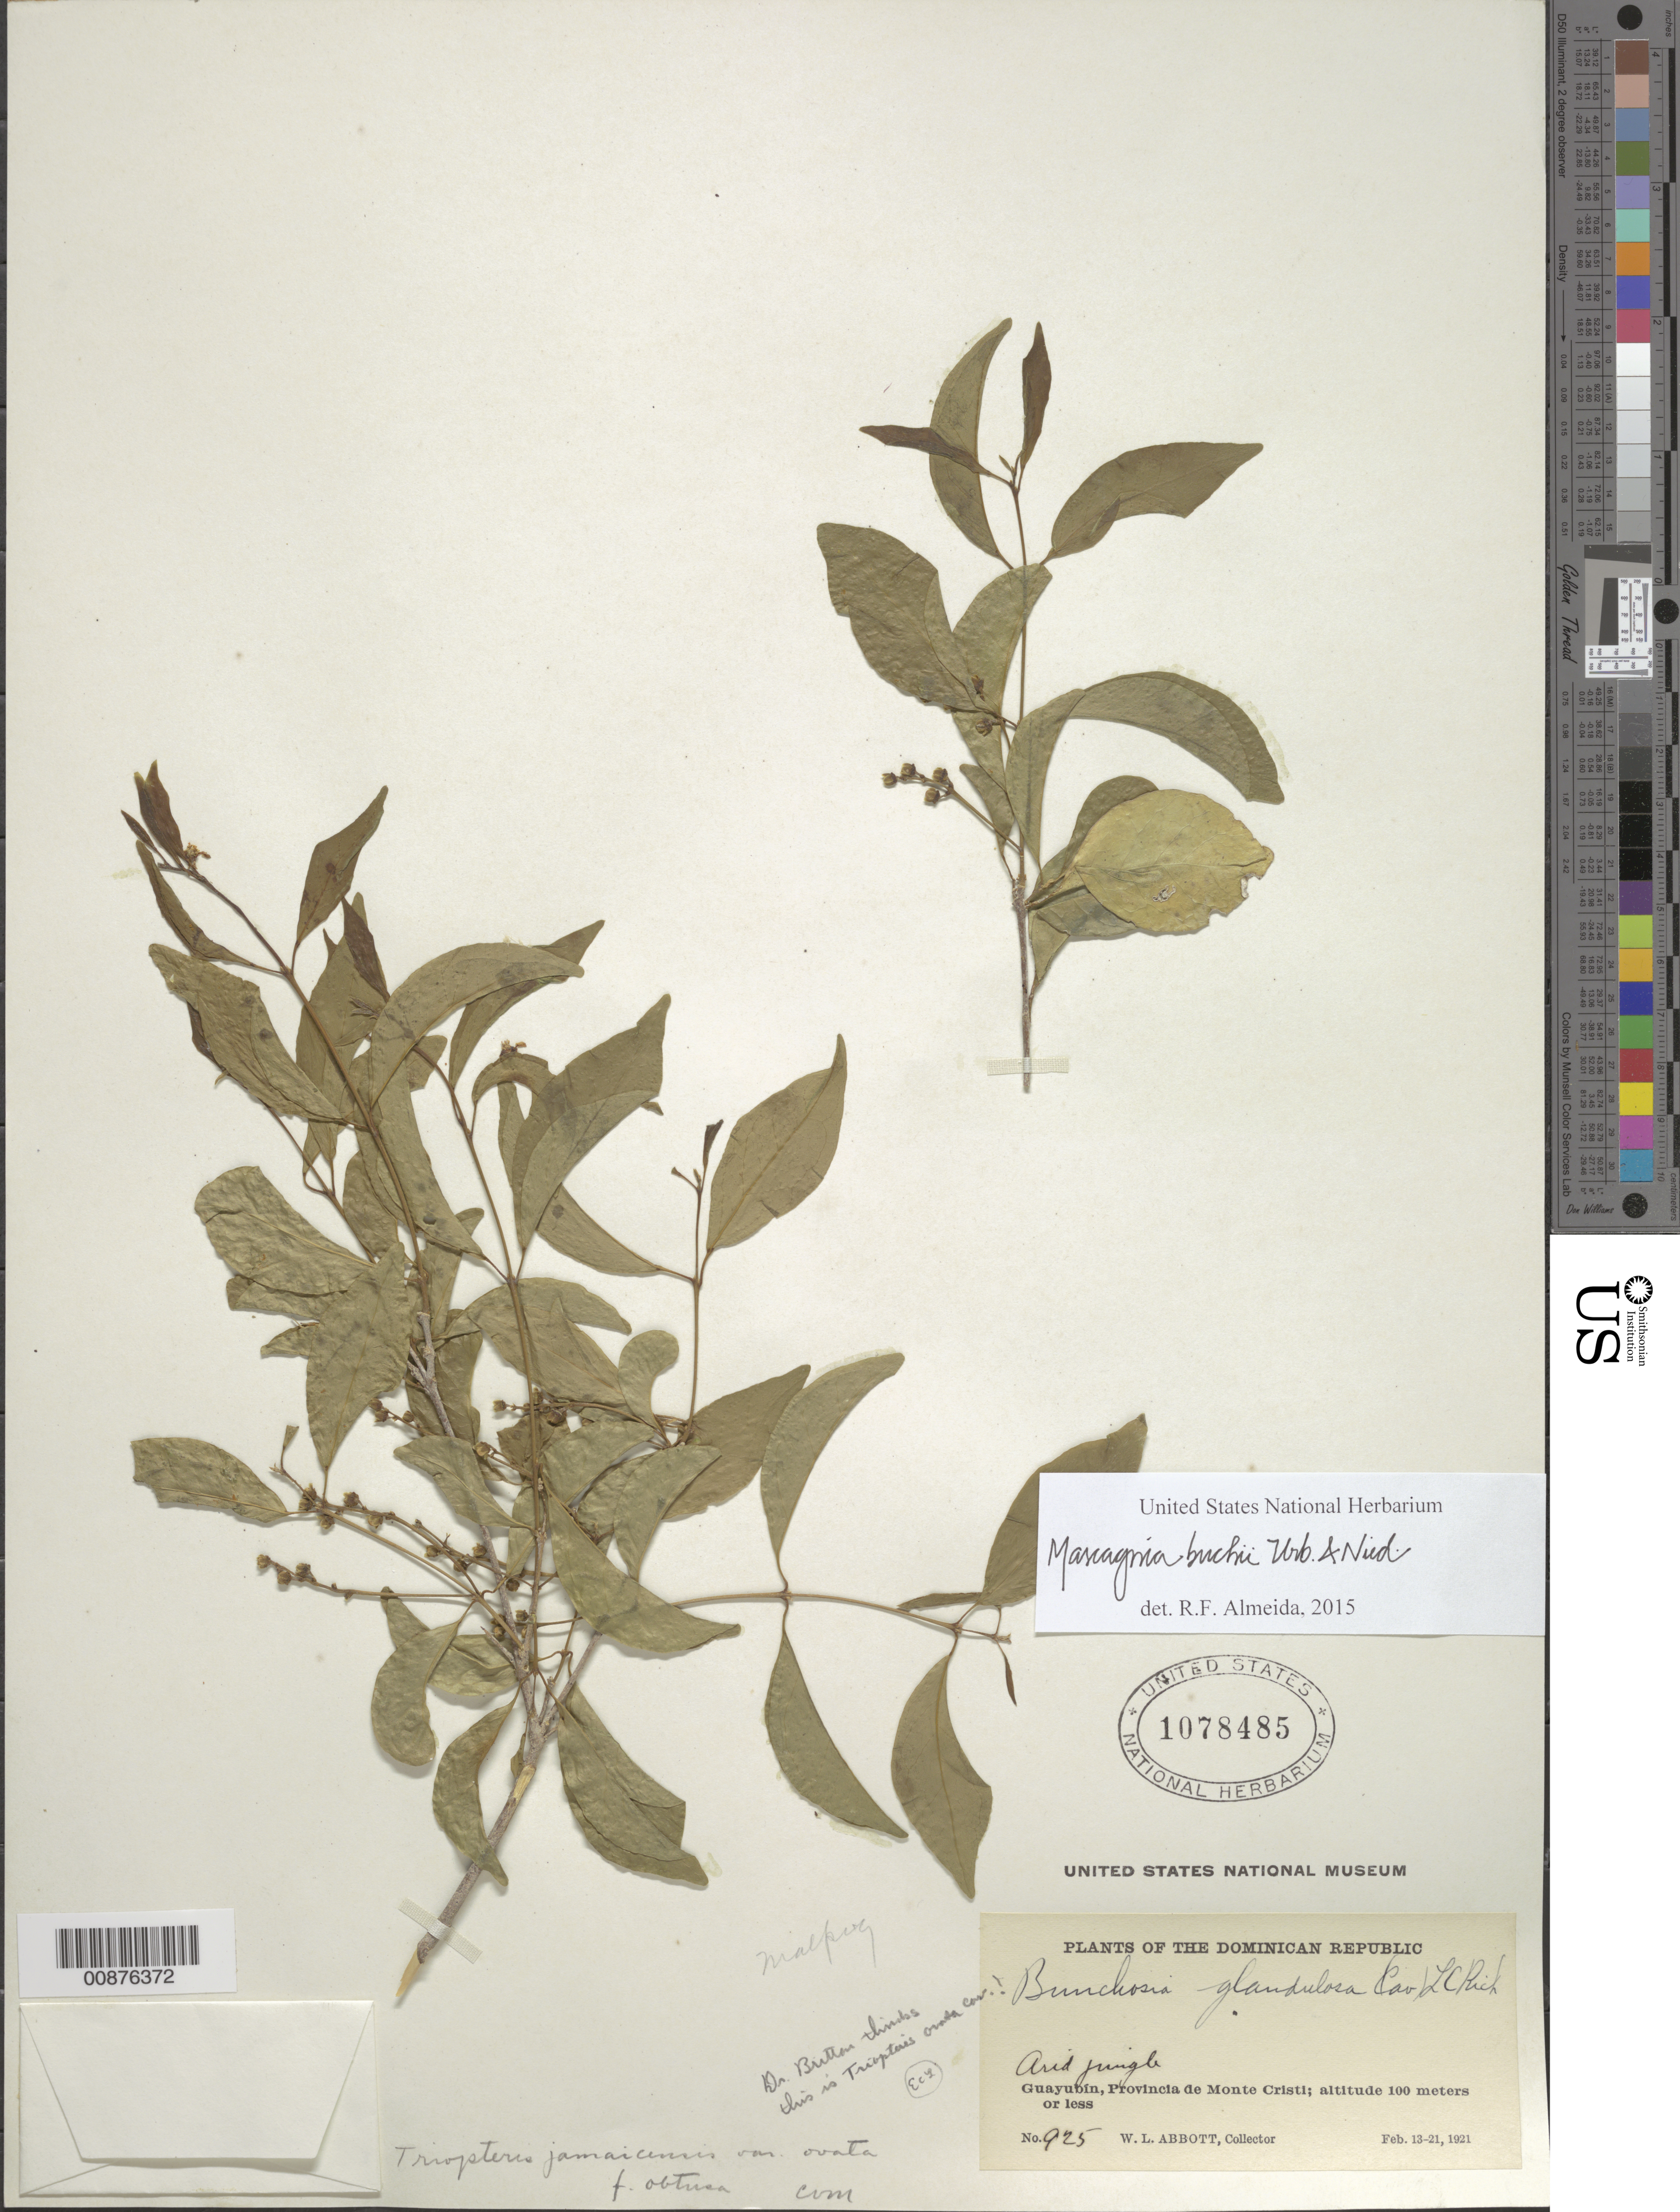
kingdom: Plantae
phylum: Tracheophyta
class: Magnoliopsida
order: Malpighiales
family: Malpighiaceae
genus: Mascagnia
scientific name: Mascagnia buchii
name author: Urb. & Nied.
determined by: De Almeida, R. F., (HUEFS), Universidade Estadual de Feira de Santana (BRAZIL)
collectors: W. L. Abbott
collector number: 925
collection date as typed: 13 Feb 1921 to 21 Feb 1921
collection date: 1921-02-13/1921-02-21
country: Dominican Republic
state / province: Monte Cristi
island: Hispaniola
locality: Guayubin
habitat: Arid jungle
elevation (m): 100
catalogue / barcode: US 1078485